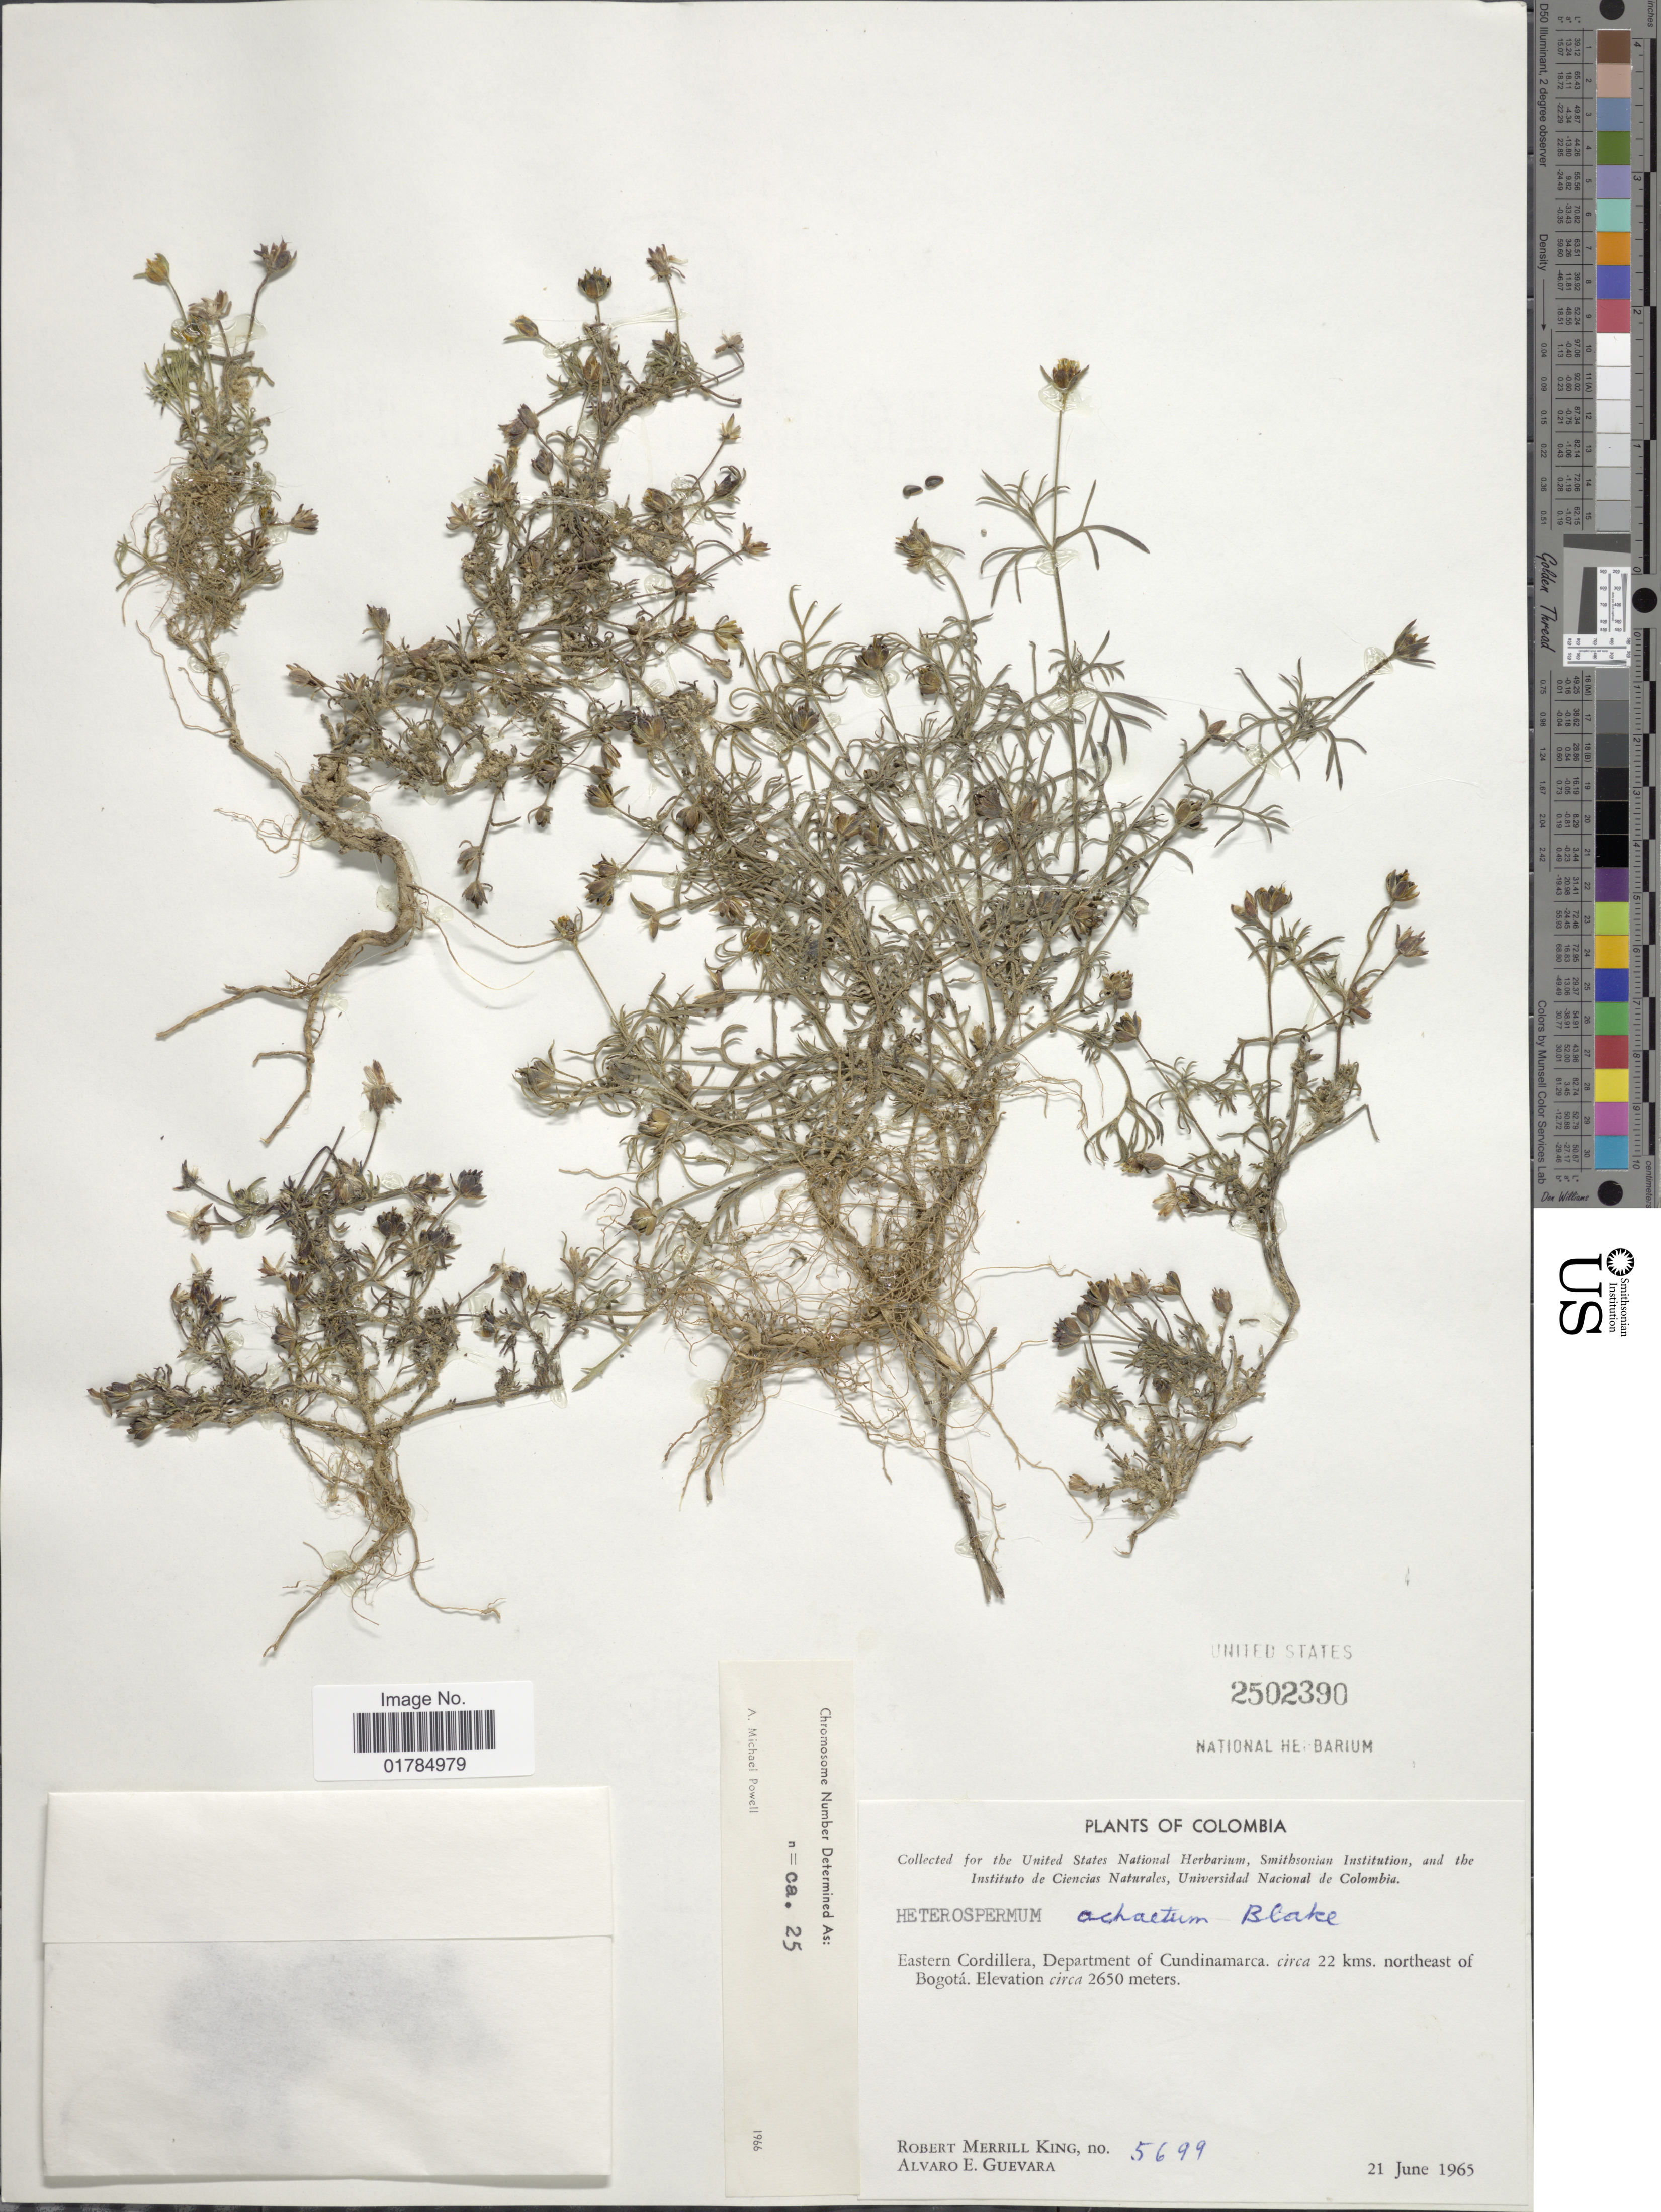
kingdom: Plantae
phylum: Tracheophyta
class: Magnoliopsida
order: Asterales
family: Asteraceae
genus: Heterosperma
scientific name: Heterosperma achaetum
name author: S.F. Blake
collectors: R. M. King & A. E. Guevara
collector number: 5699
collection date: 1965-06-21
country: Colombia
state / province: Cundinamarca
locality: Eastern Cordillera, circa 22 kms. northeast of Bogota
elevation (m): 2650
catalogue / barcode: US 2502390